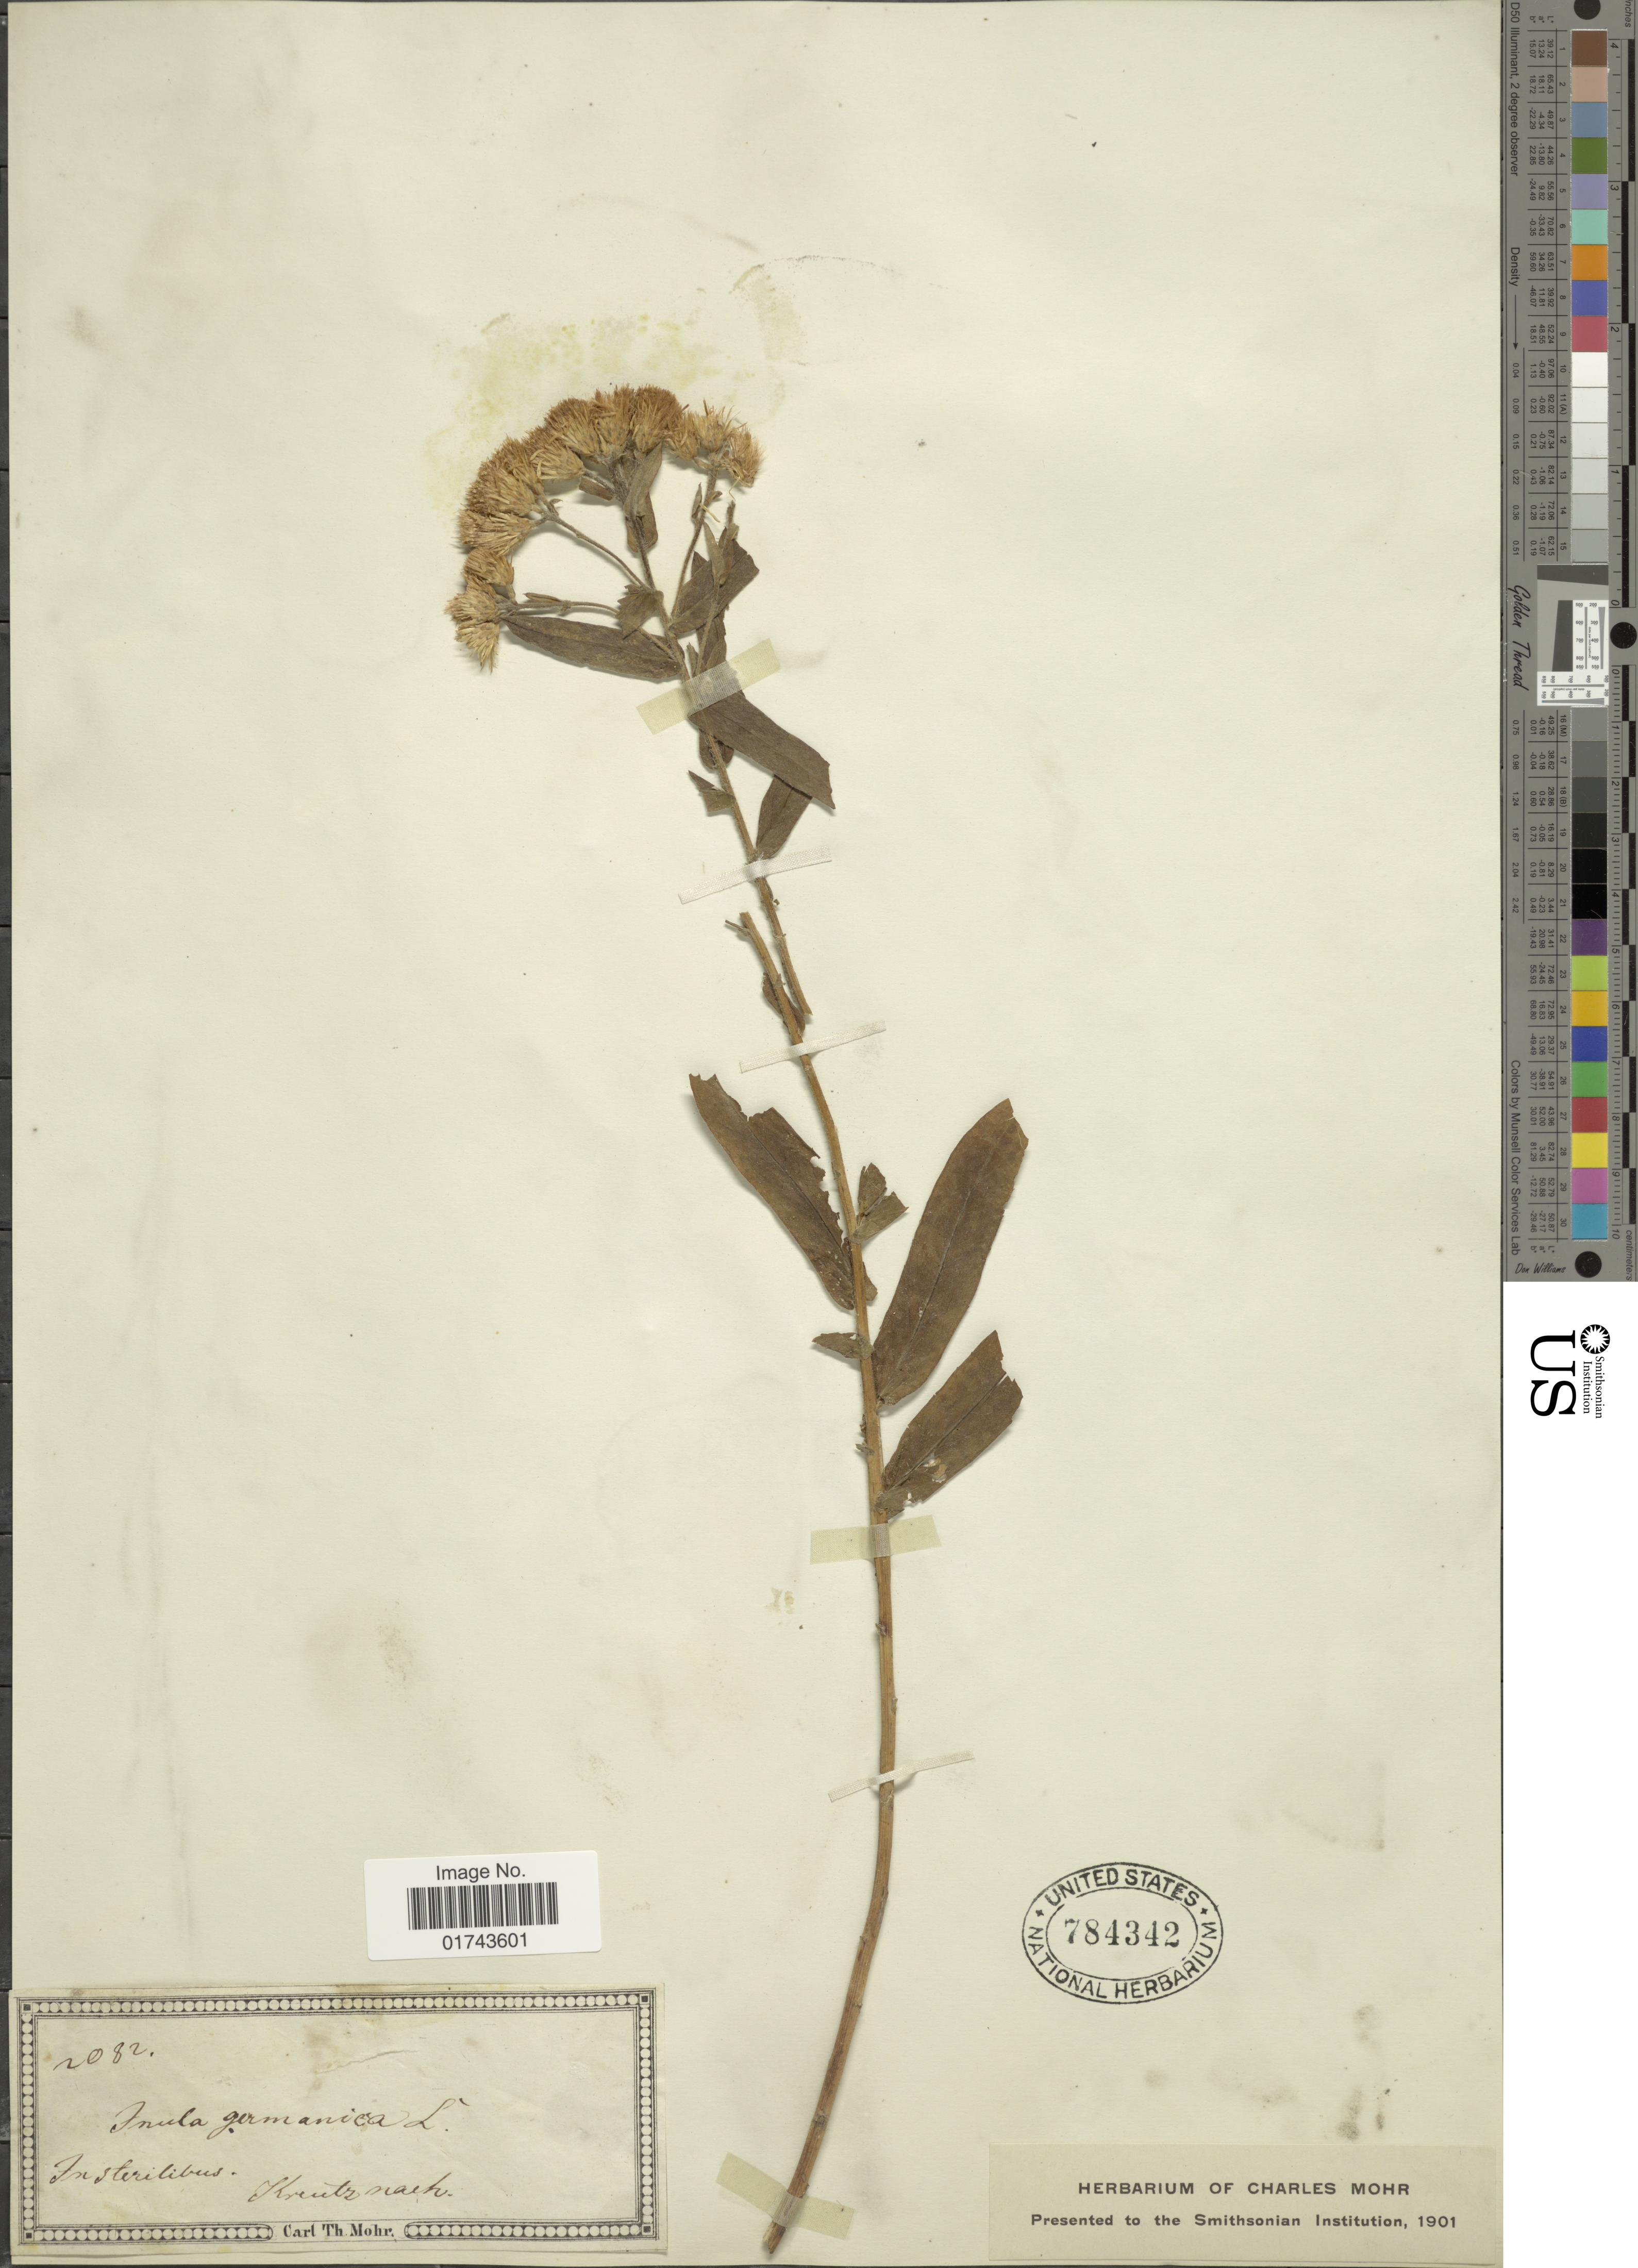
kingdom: Plantae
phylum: Tracheophyta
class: Magnoliopsida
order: Asterales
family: Asteraceae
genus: Inula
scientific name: Inula germanica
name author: L.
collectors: Mohr, C. T. (herbarium)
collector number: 2082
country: Germany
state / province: Rhineland-Palatinate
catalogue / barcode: US 784342